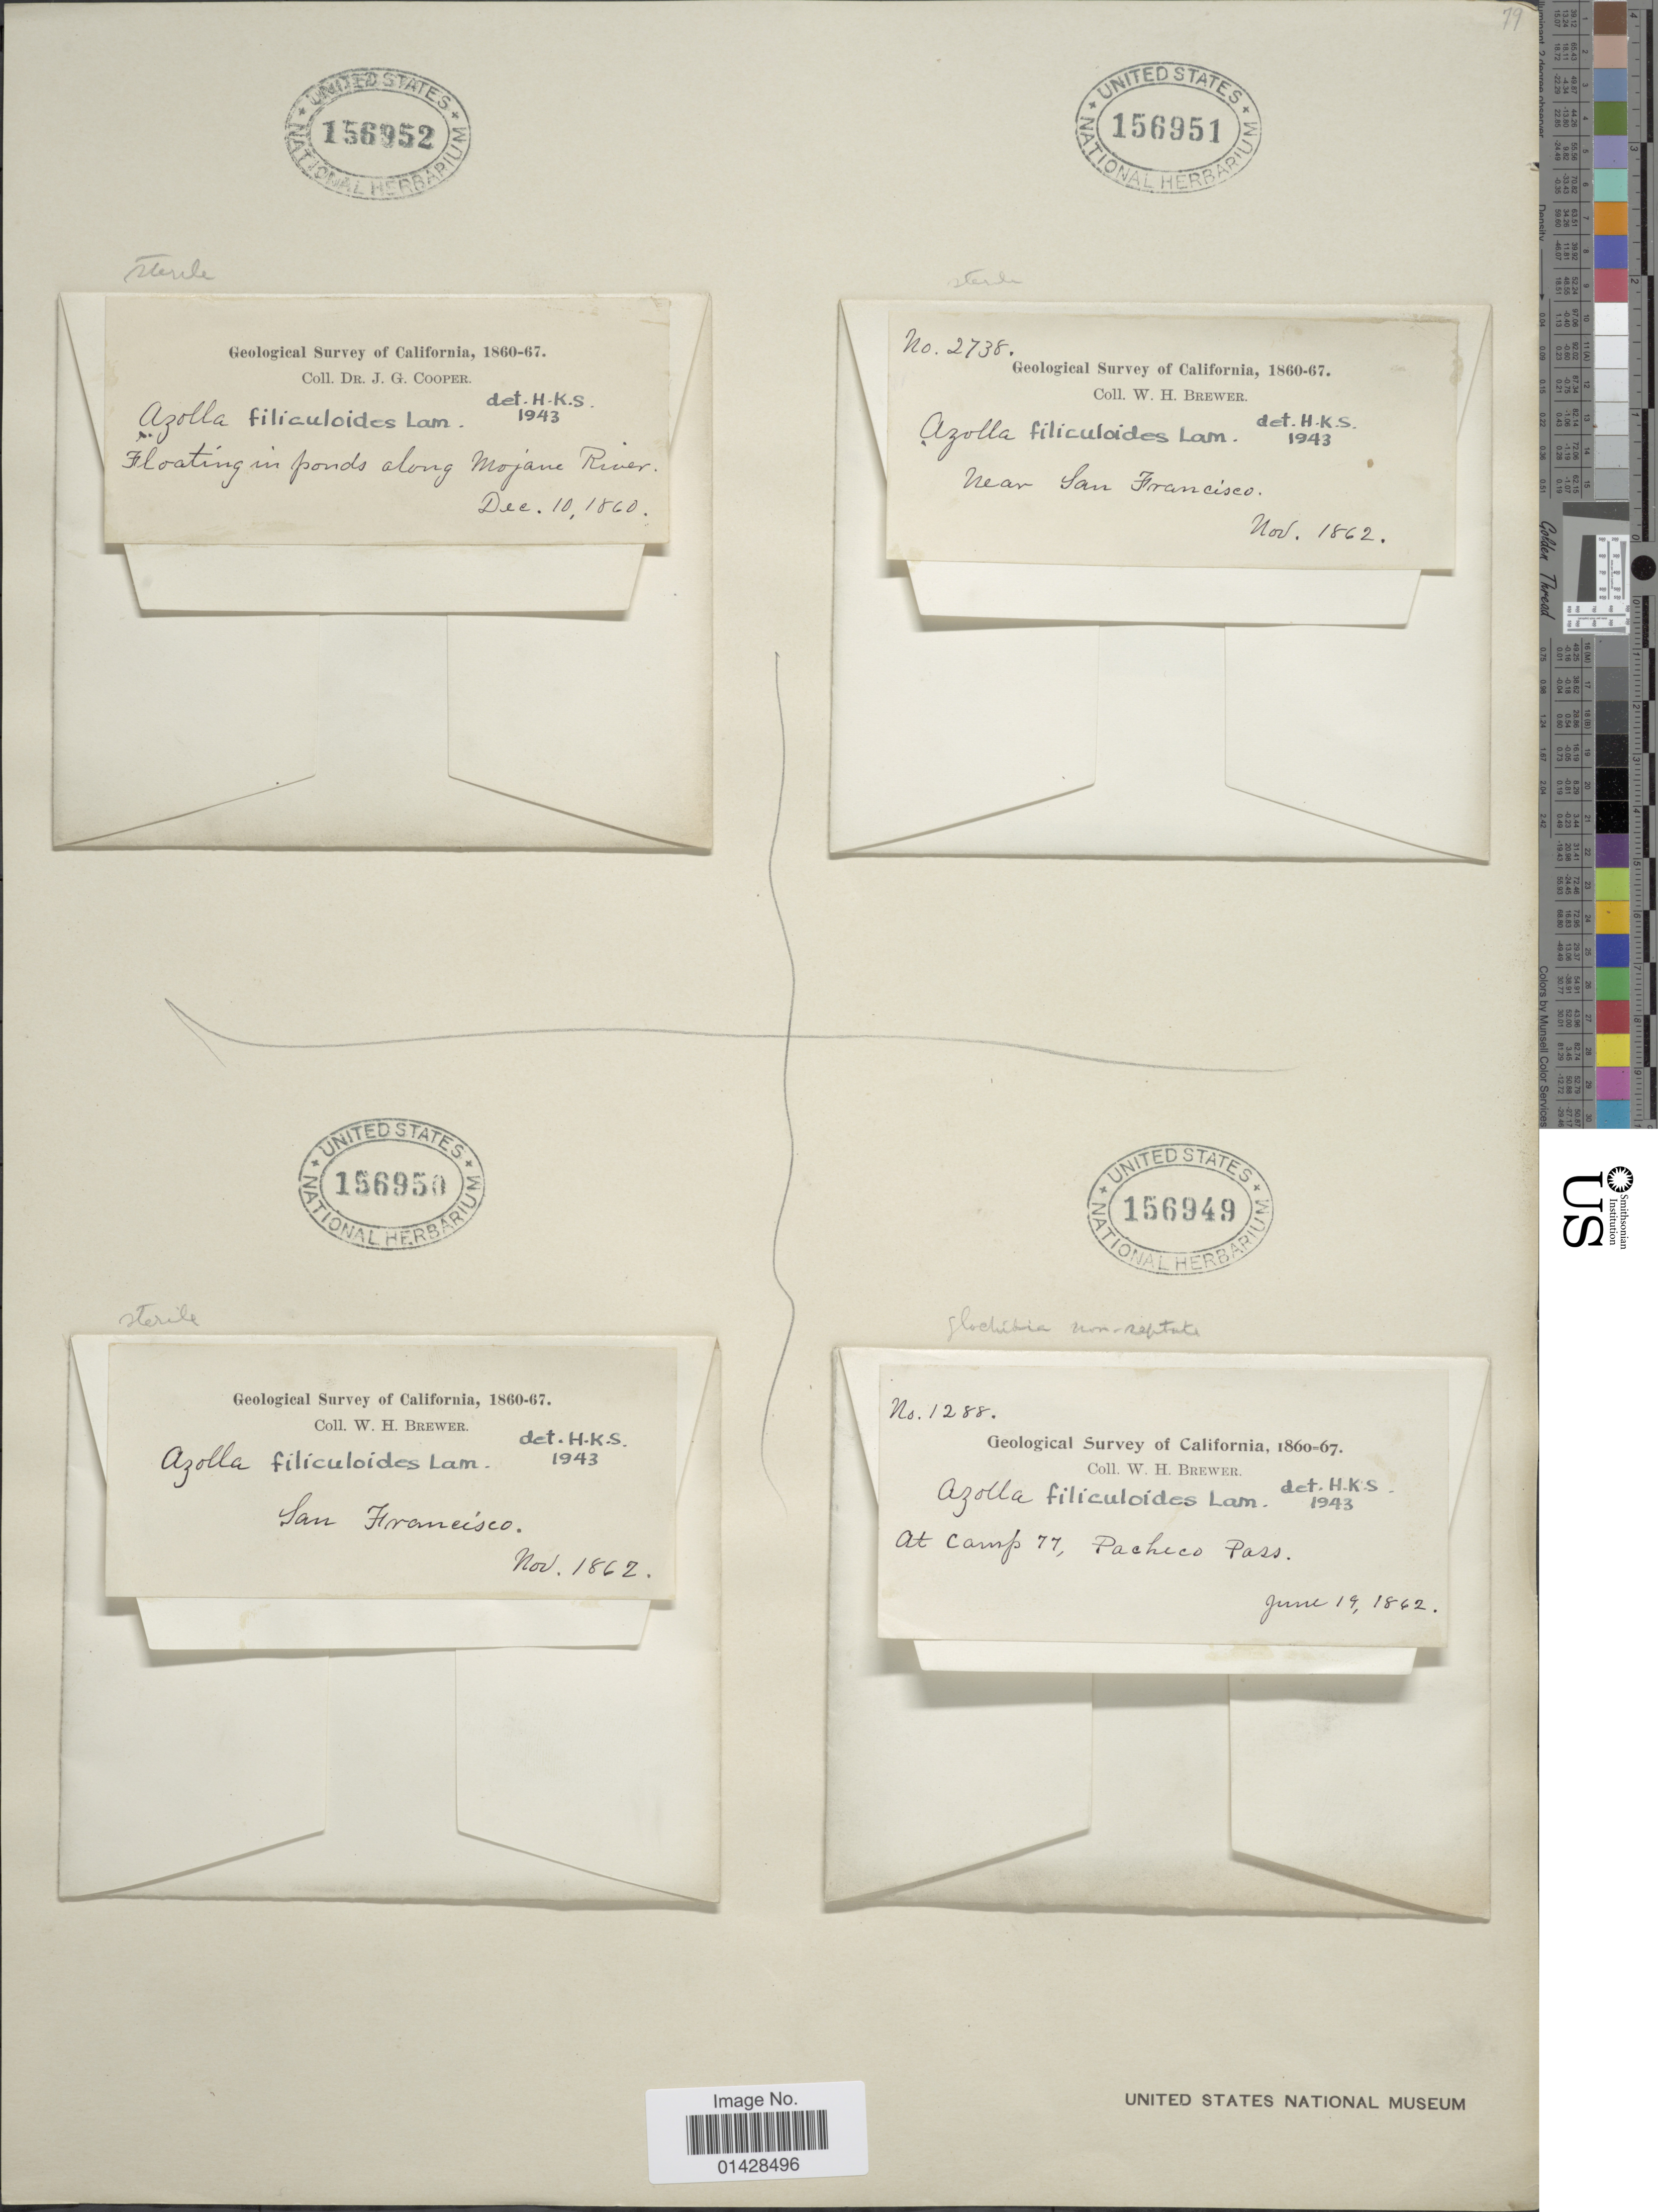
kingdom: Plantae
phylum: Tracheophyta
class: Polypodiopsida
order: Salviniales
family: Salviniaceae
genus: Azolla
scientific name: Azolla filiculoides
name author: Lam.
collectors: J. G. Cooper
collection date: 1860-12-10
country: United States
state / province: California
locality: Floating in ponds along Mojane River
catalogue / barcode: US 156952